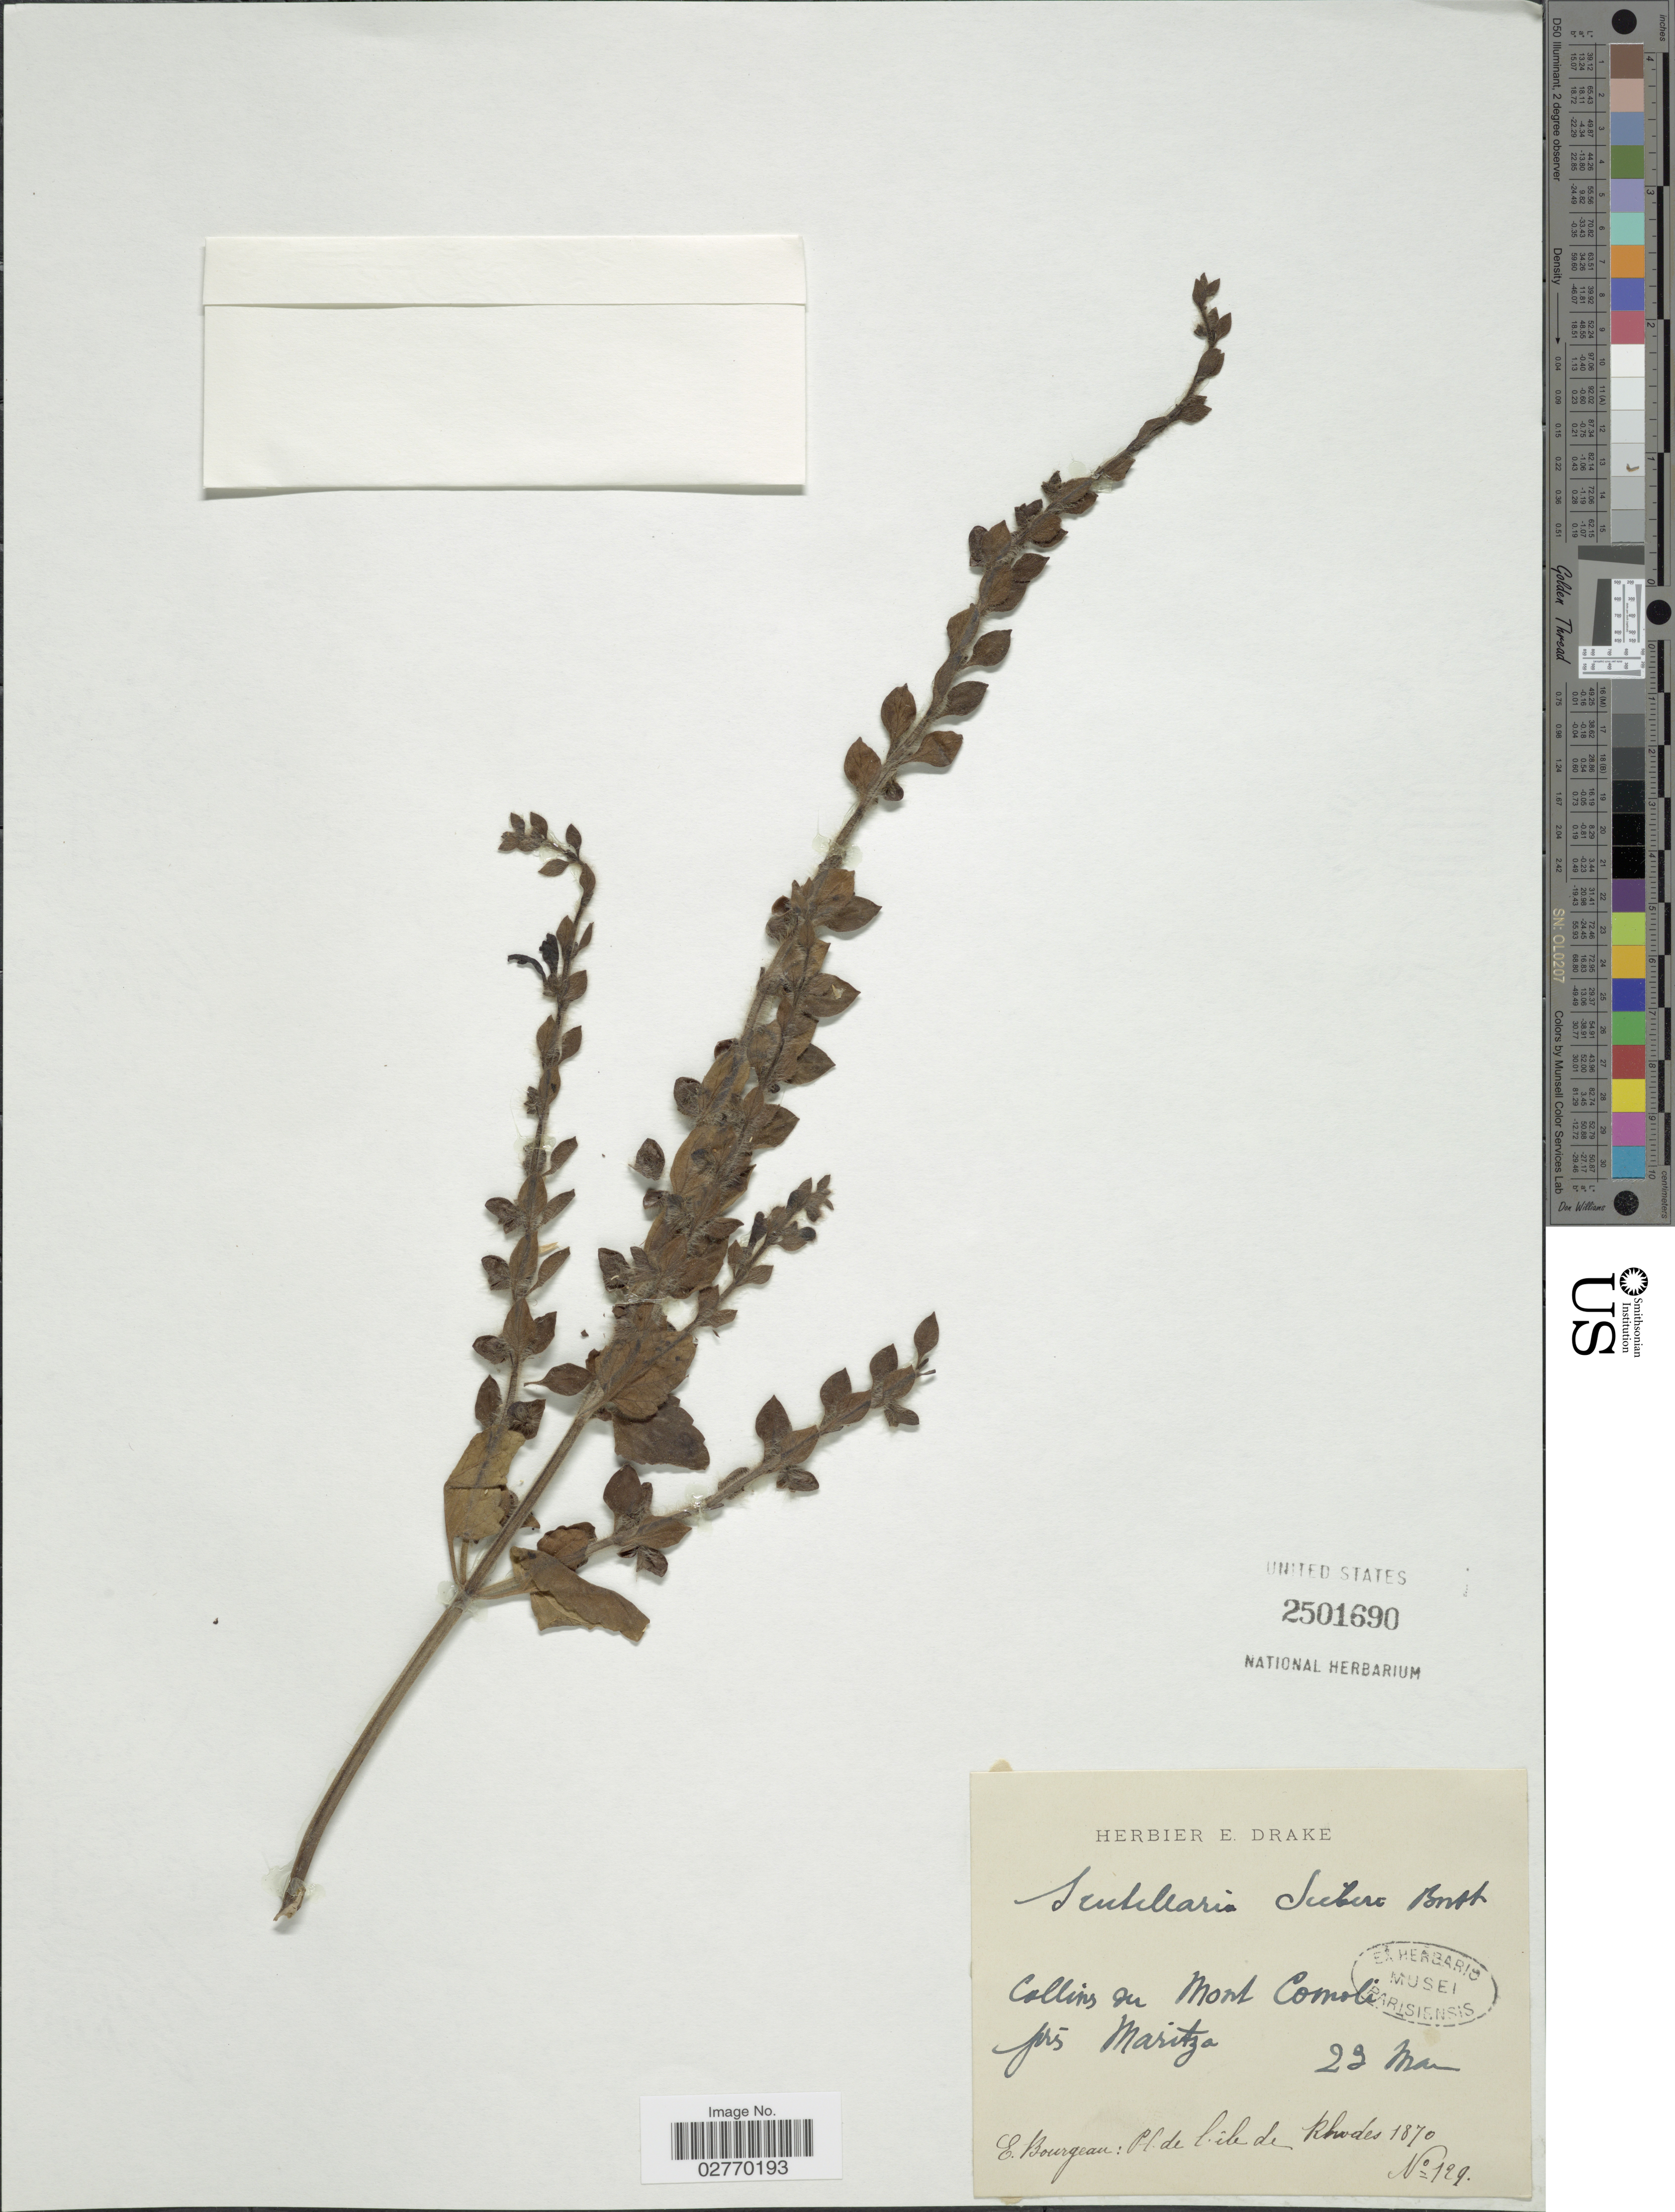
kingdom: Plantae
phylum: Tracheophyta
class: Magnoliopsida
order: Lamiales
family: Lamiaceae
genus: Scutellaria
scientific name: Scutellaria sieberi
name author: Benth.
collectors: E. Bourgeau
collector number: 129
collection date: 1870-05-23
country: Greece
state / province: South Aegean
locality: Collins du Mont Comoli prs Maritza.Pl. de l'Ile de Rhodes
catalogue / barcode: US 2501690